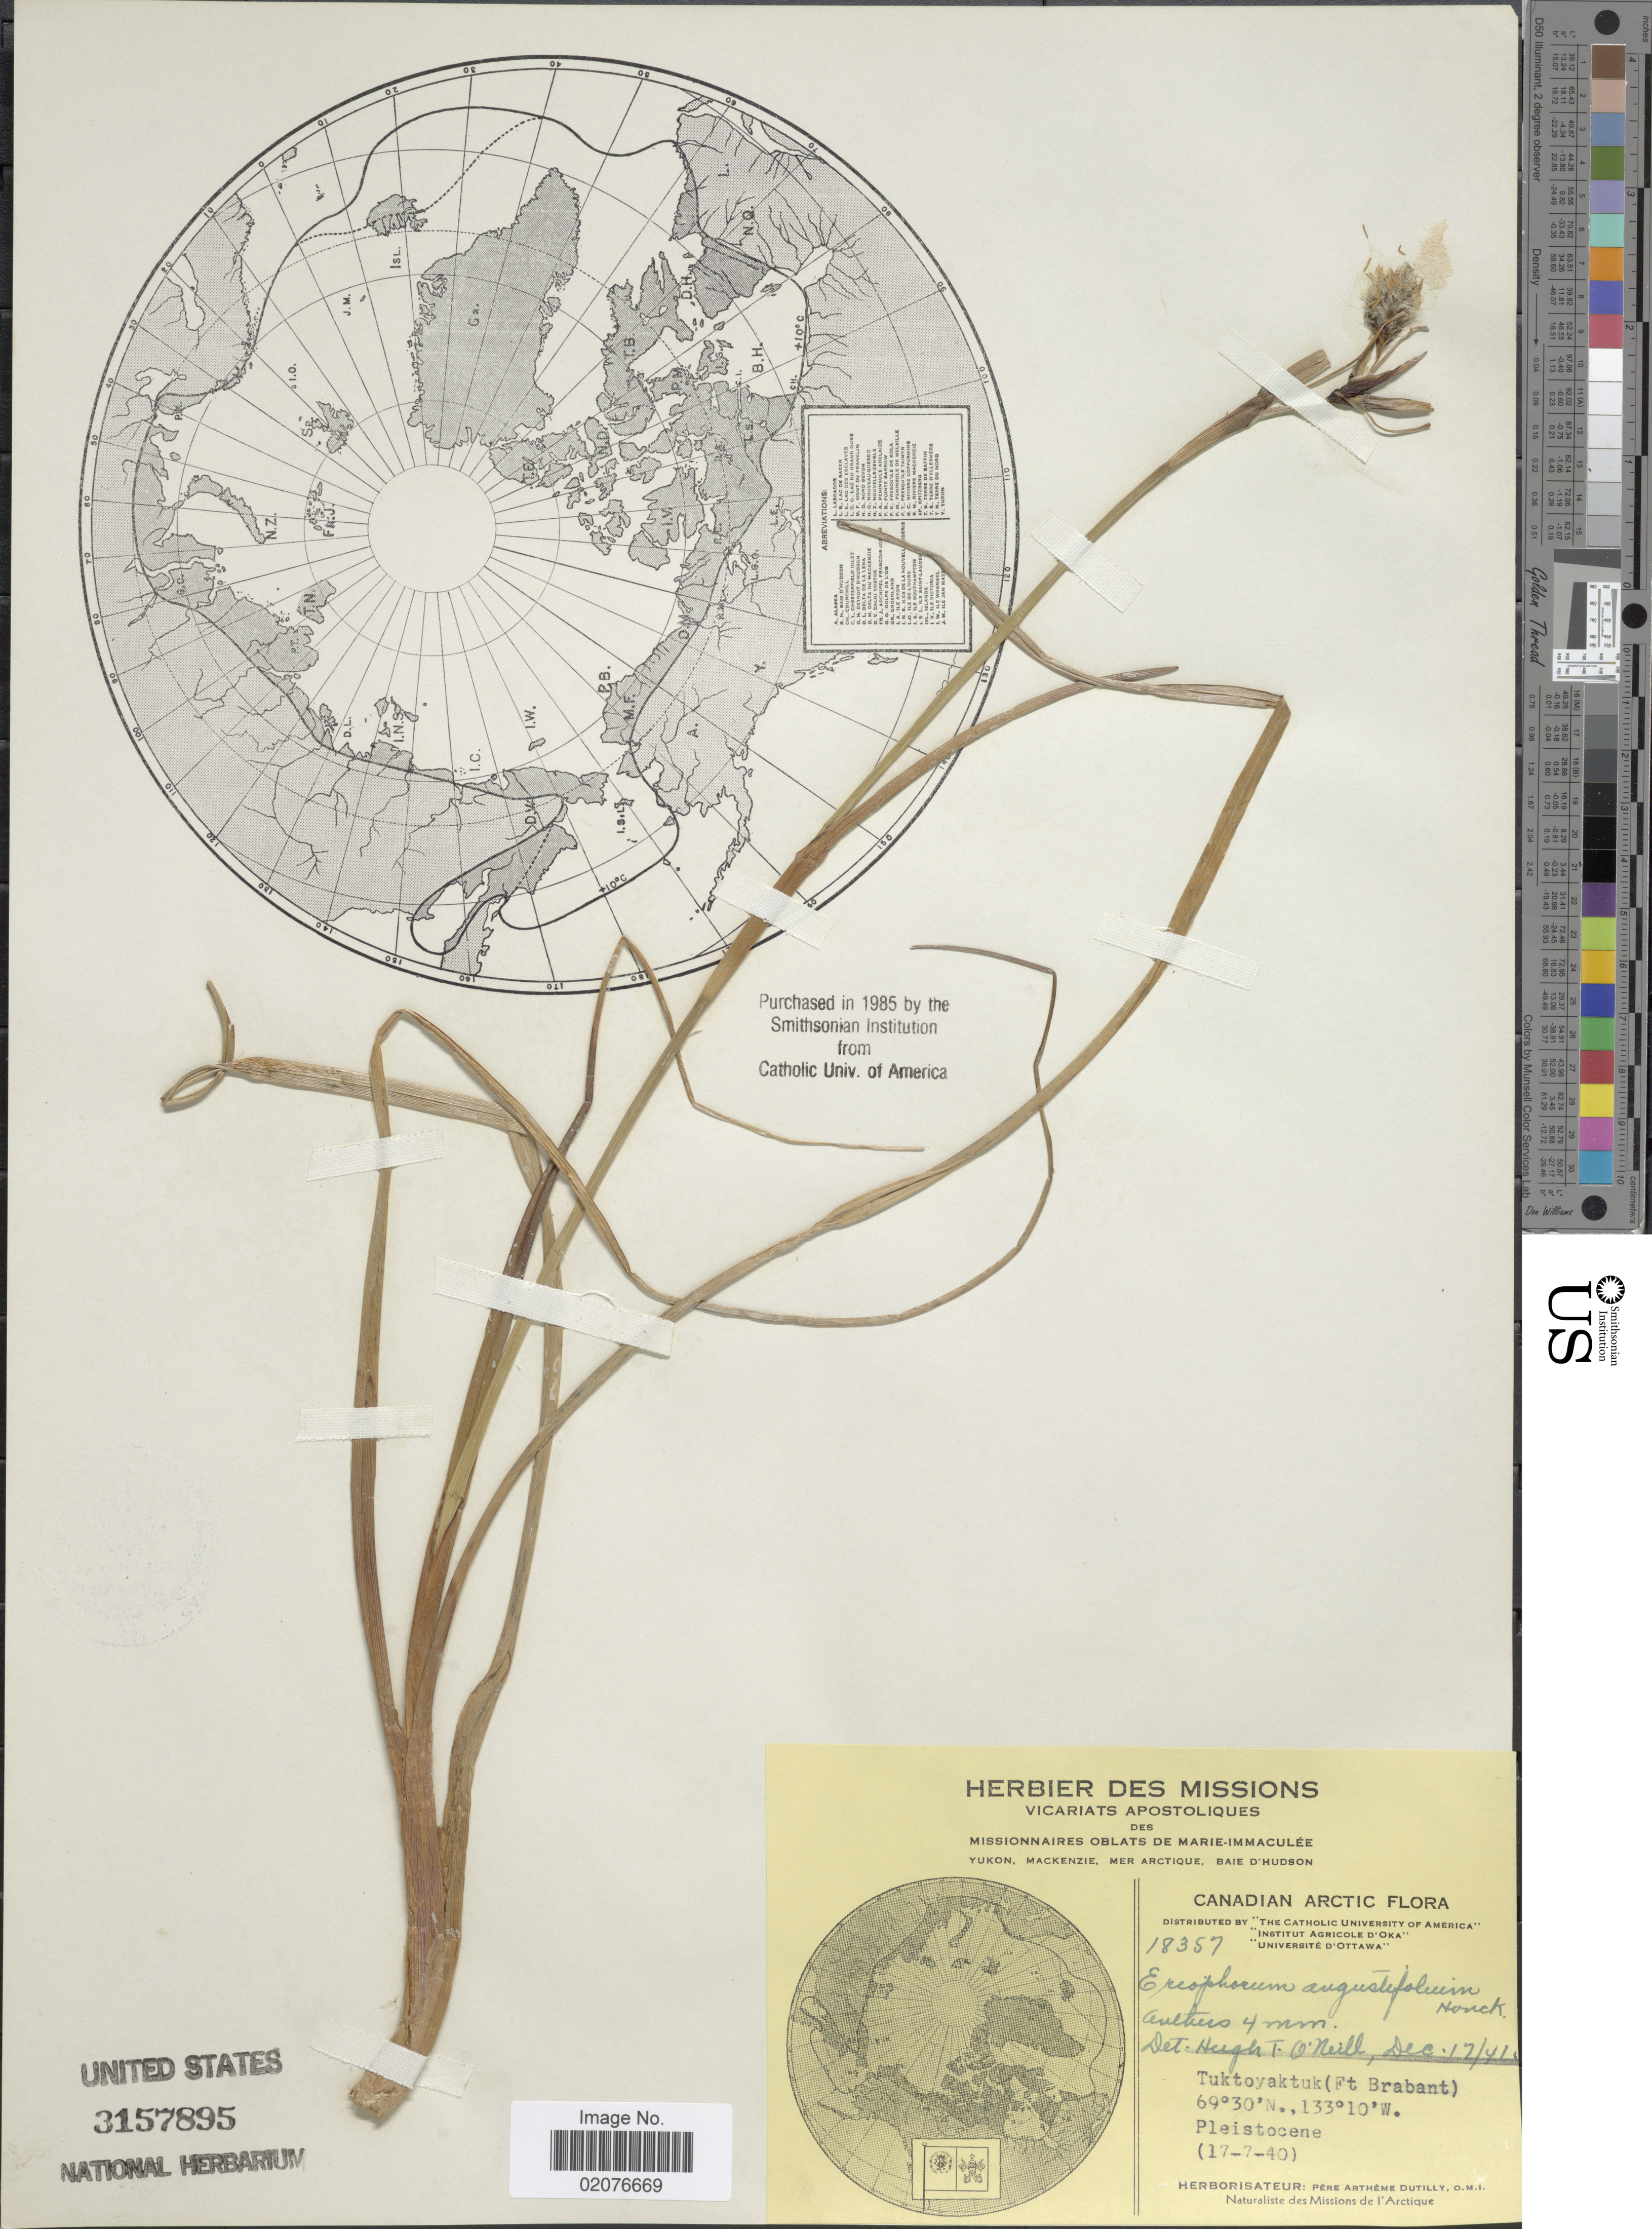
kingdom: Plantae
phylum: Tracheophyta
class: Liliopsida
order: Poales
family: Cyperaceae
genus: Eriophorum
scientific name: Eriophorum angustifolium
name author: Honck.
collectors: P. Dutilly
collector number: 18357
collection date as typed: Transcribed d/m/y: 17/7/40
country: Canada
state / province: Northwest Territories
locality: Canadian Arctic, Tuktoyaktuk (Ft Brabant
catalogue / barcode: US 3157895